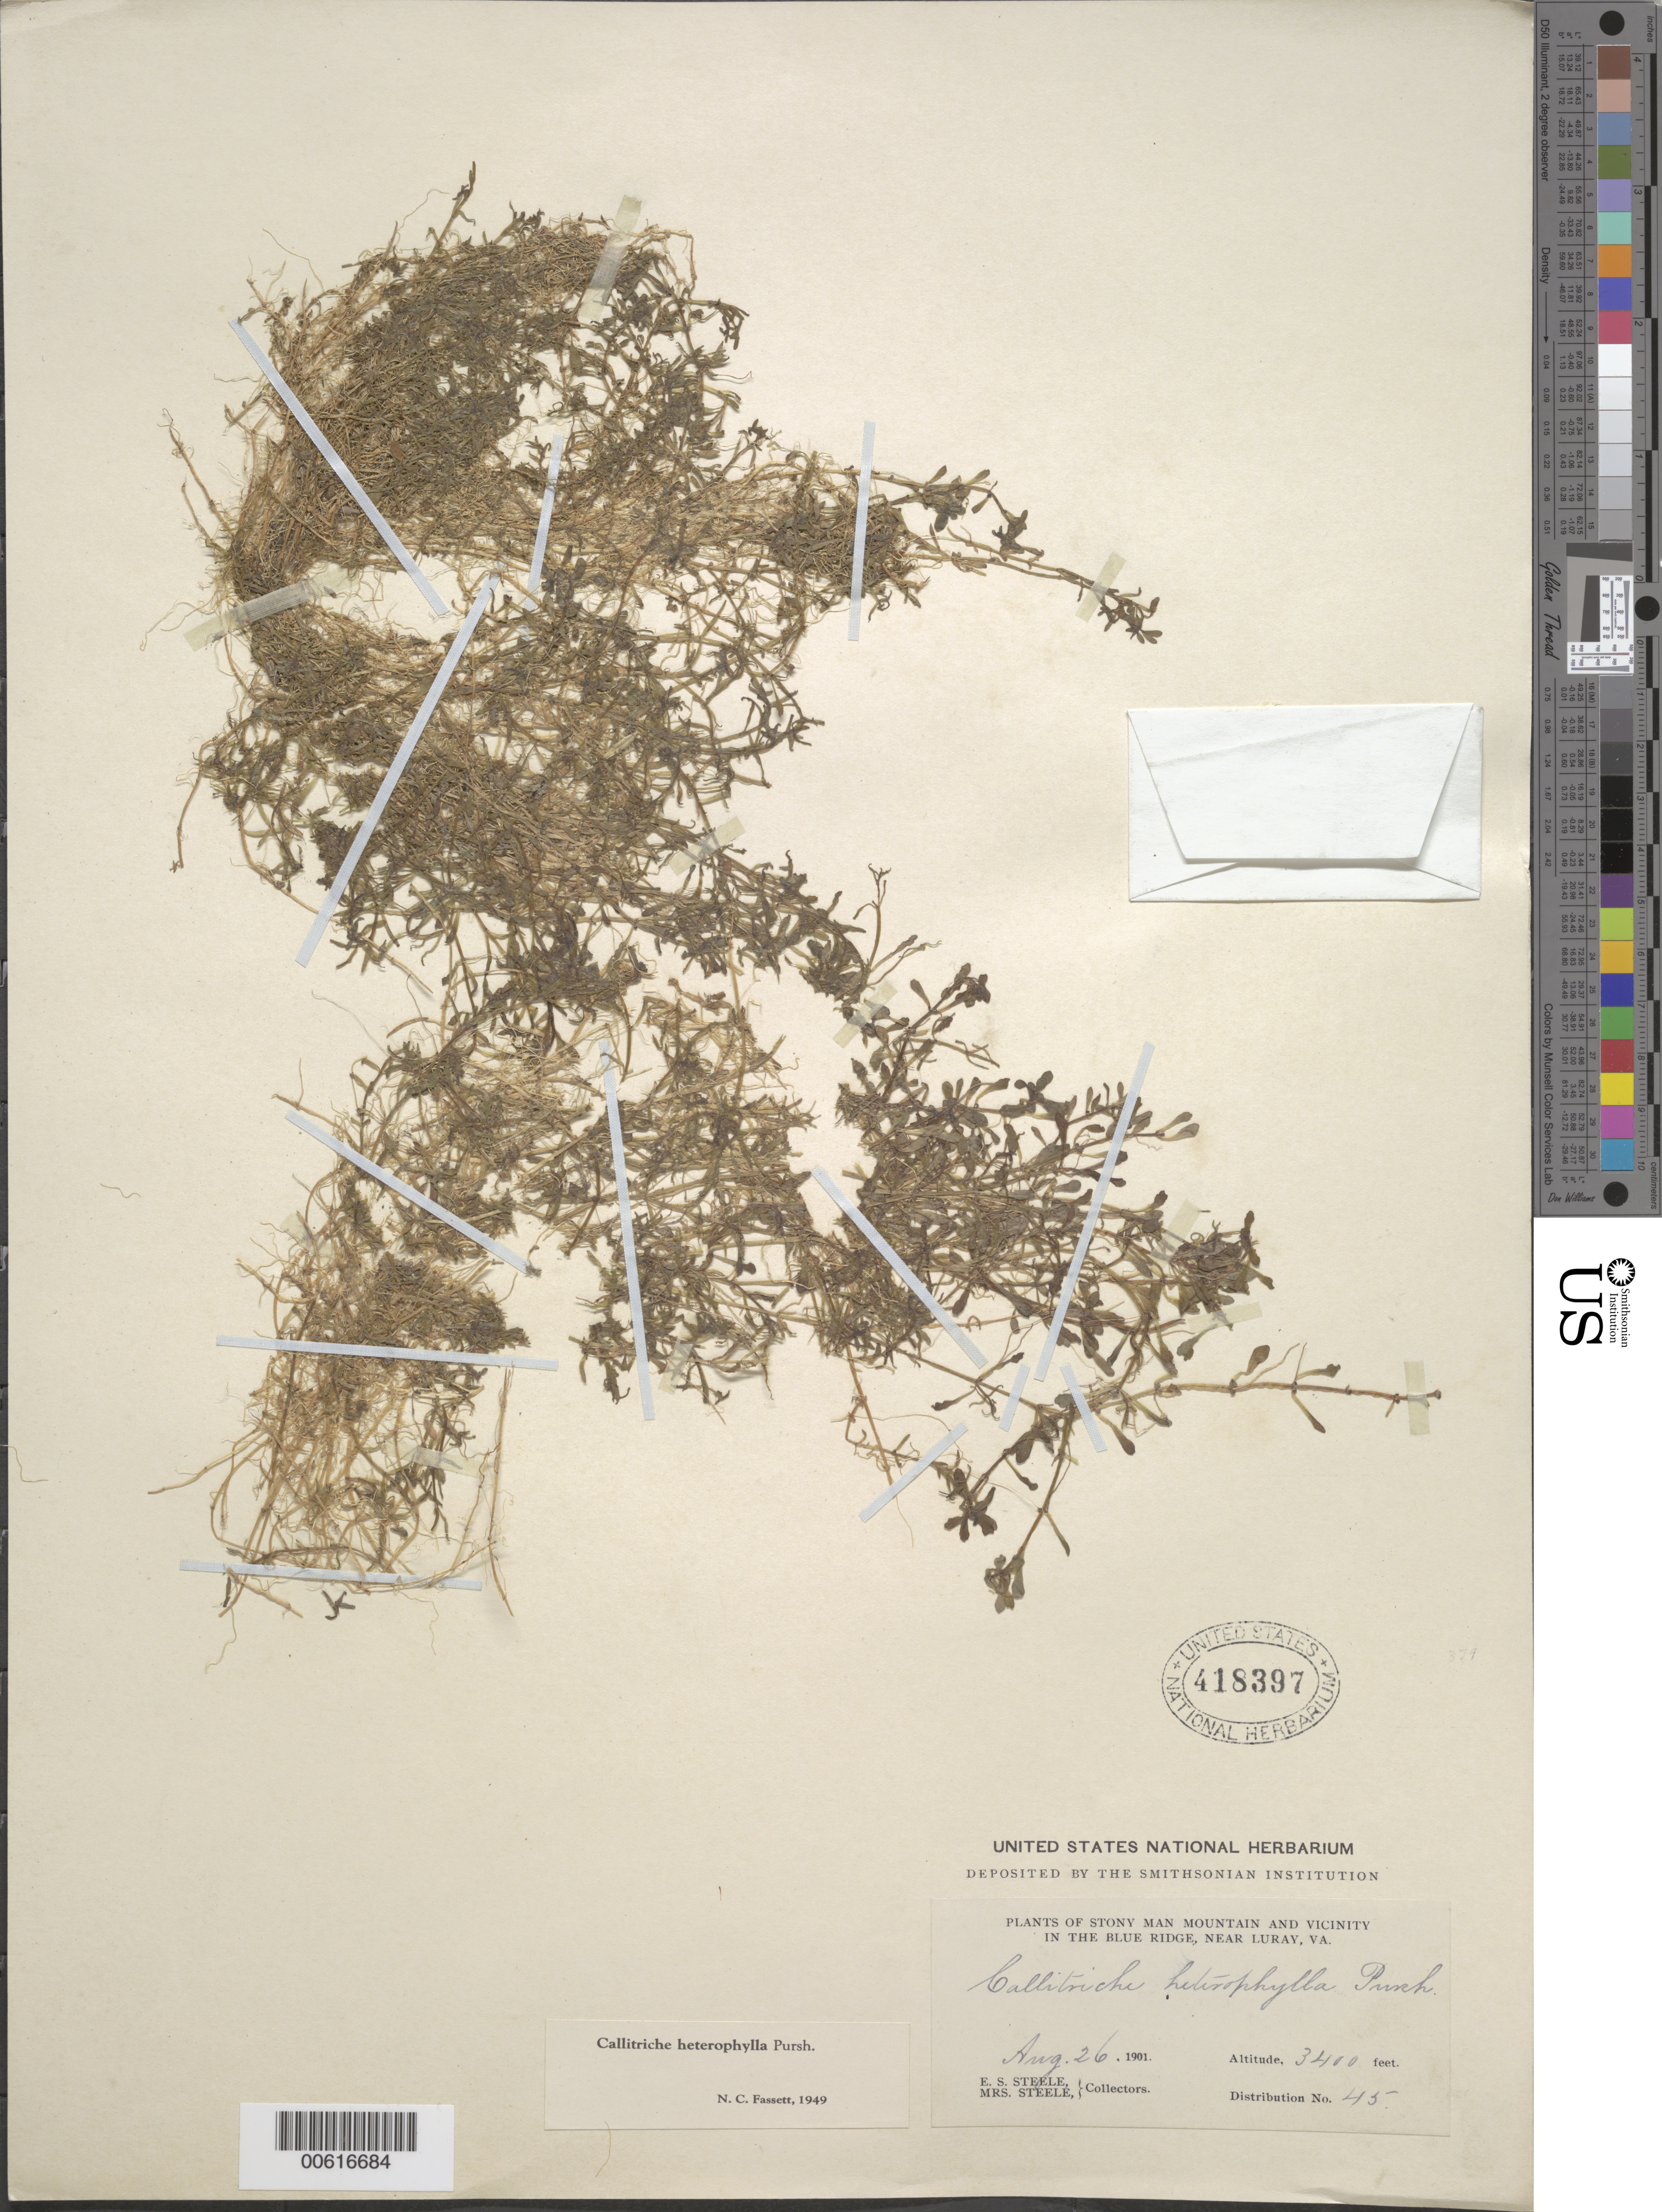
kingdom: Plantae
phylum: Tracheophyta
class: Magnoliopsida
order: Lamiales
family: Plantaginaceae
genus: Callitriche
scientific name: Callitriche heterophylla Pursh emend. Darby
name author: Pursh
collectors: E. Steele & Mrs. E. S. Steele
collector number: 45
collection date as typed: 26 Aug 1901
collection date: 1901-08-26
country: United States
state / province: Virginia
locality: Stony Man mountain, Blue Ridge, near Luray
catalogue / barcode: US 418397